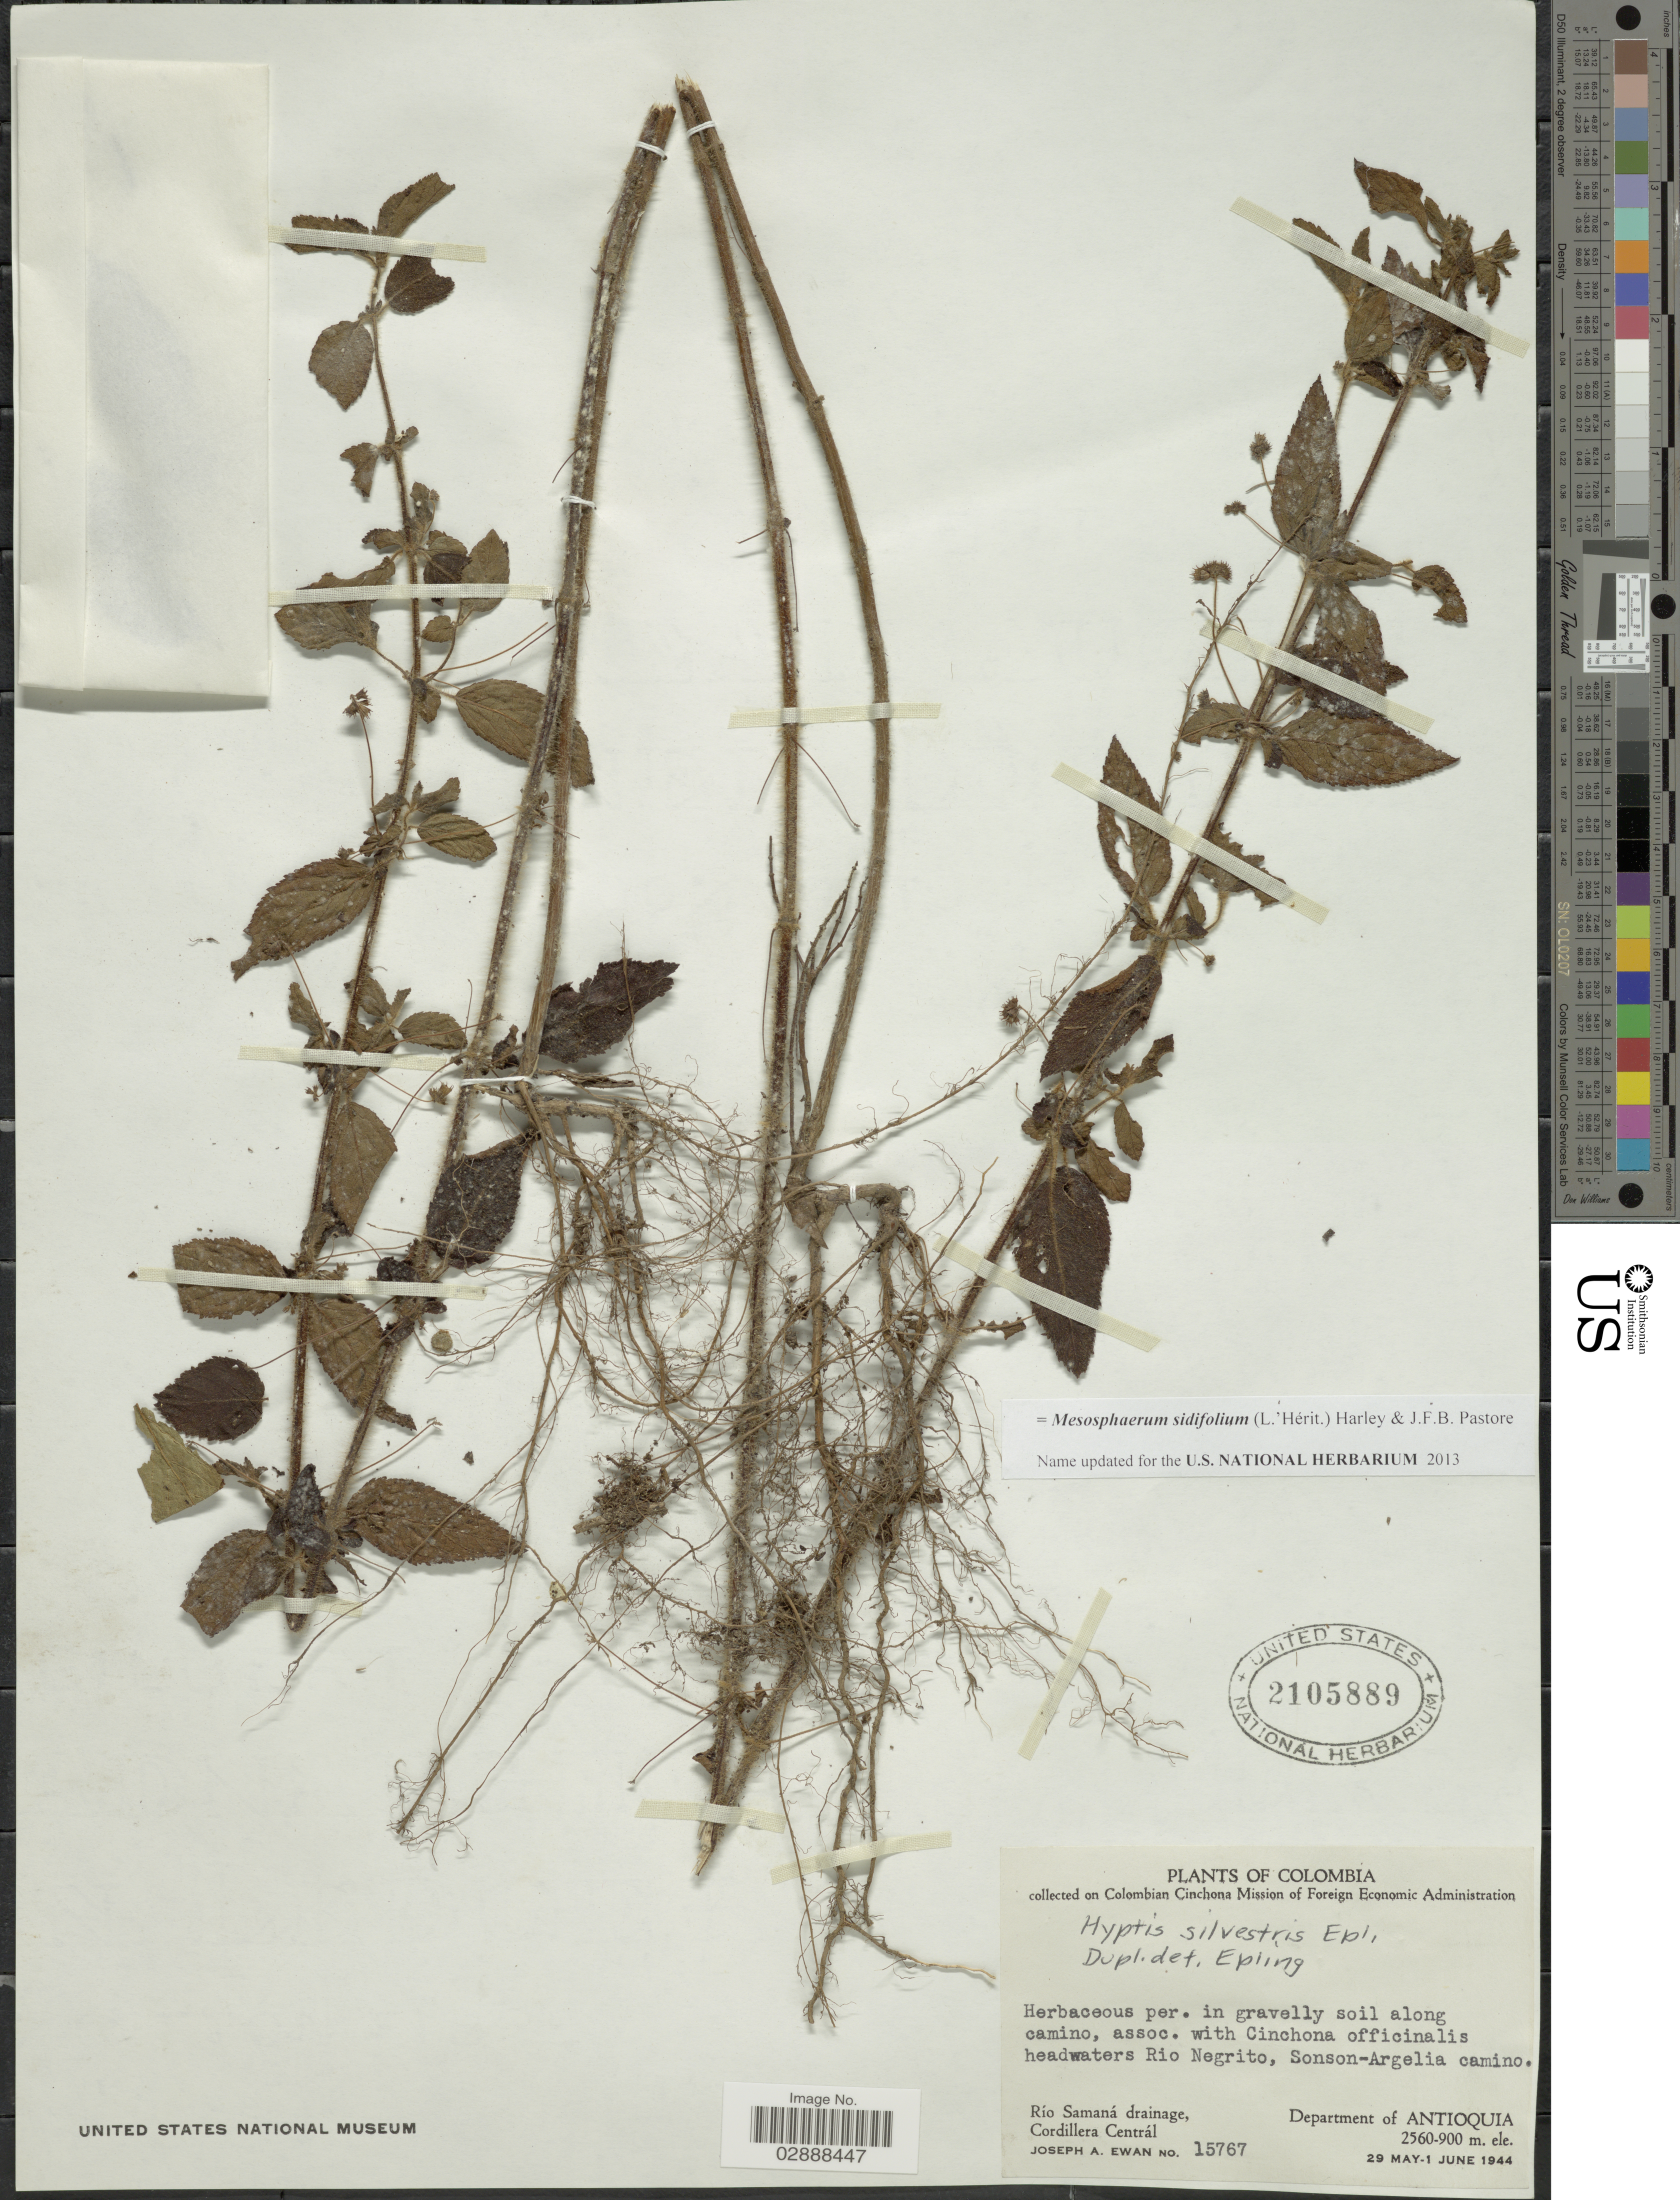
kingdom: Plantae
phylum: Tracheophyta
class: Magnoliopsida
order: Lamiales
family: Lamiaceae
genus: Mesosphaerum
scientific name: Mesosphaerum sidifolium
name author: (L'Hér.) Harley & J.F.B. Pastore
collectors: J. A. Ewan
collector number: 15767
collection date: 1944-05-29/1944-06-01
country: Colombia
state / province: Antioquia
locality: Headwaters Rio Negrito, Sonson-Argelia camino, Río Samaná drainage,Cordillera Centrál, Department of Antioquia.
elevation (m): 900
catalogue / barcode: US 2105889